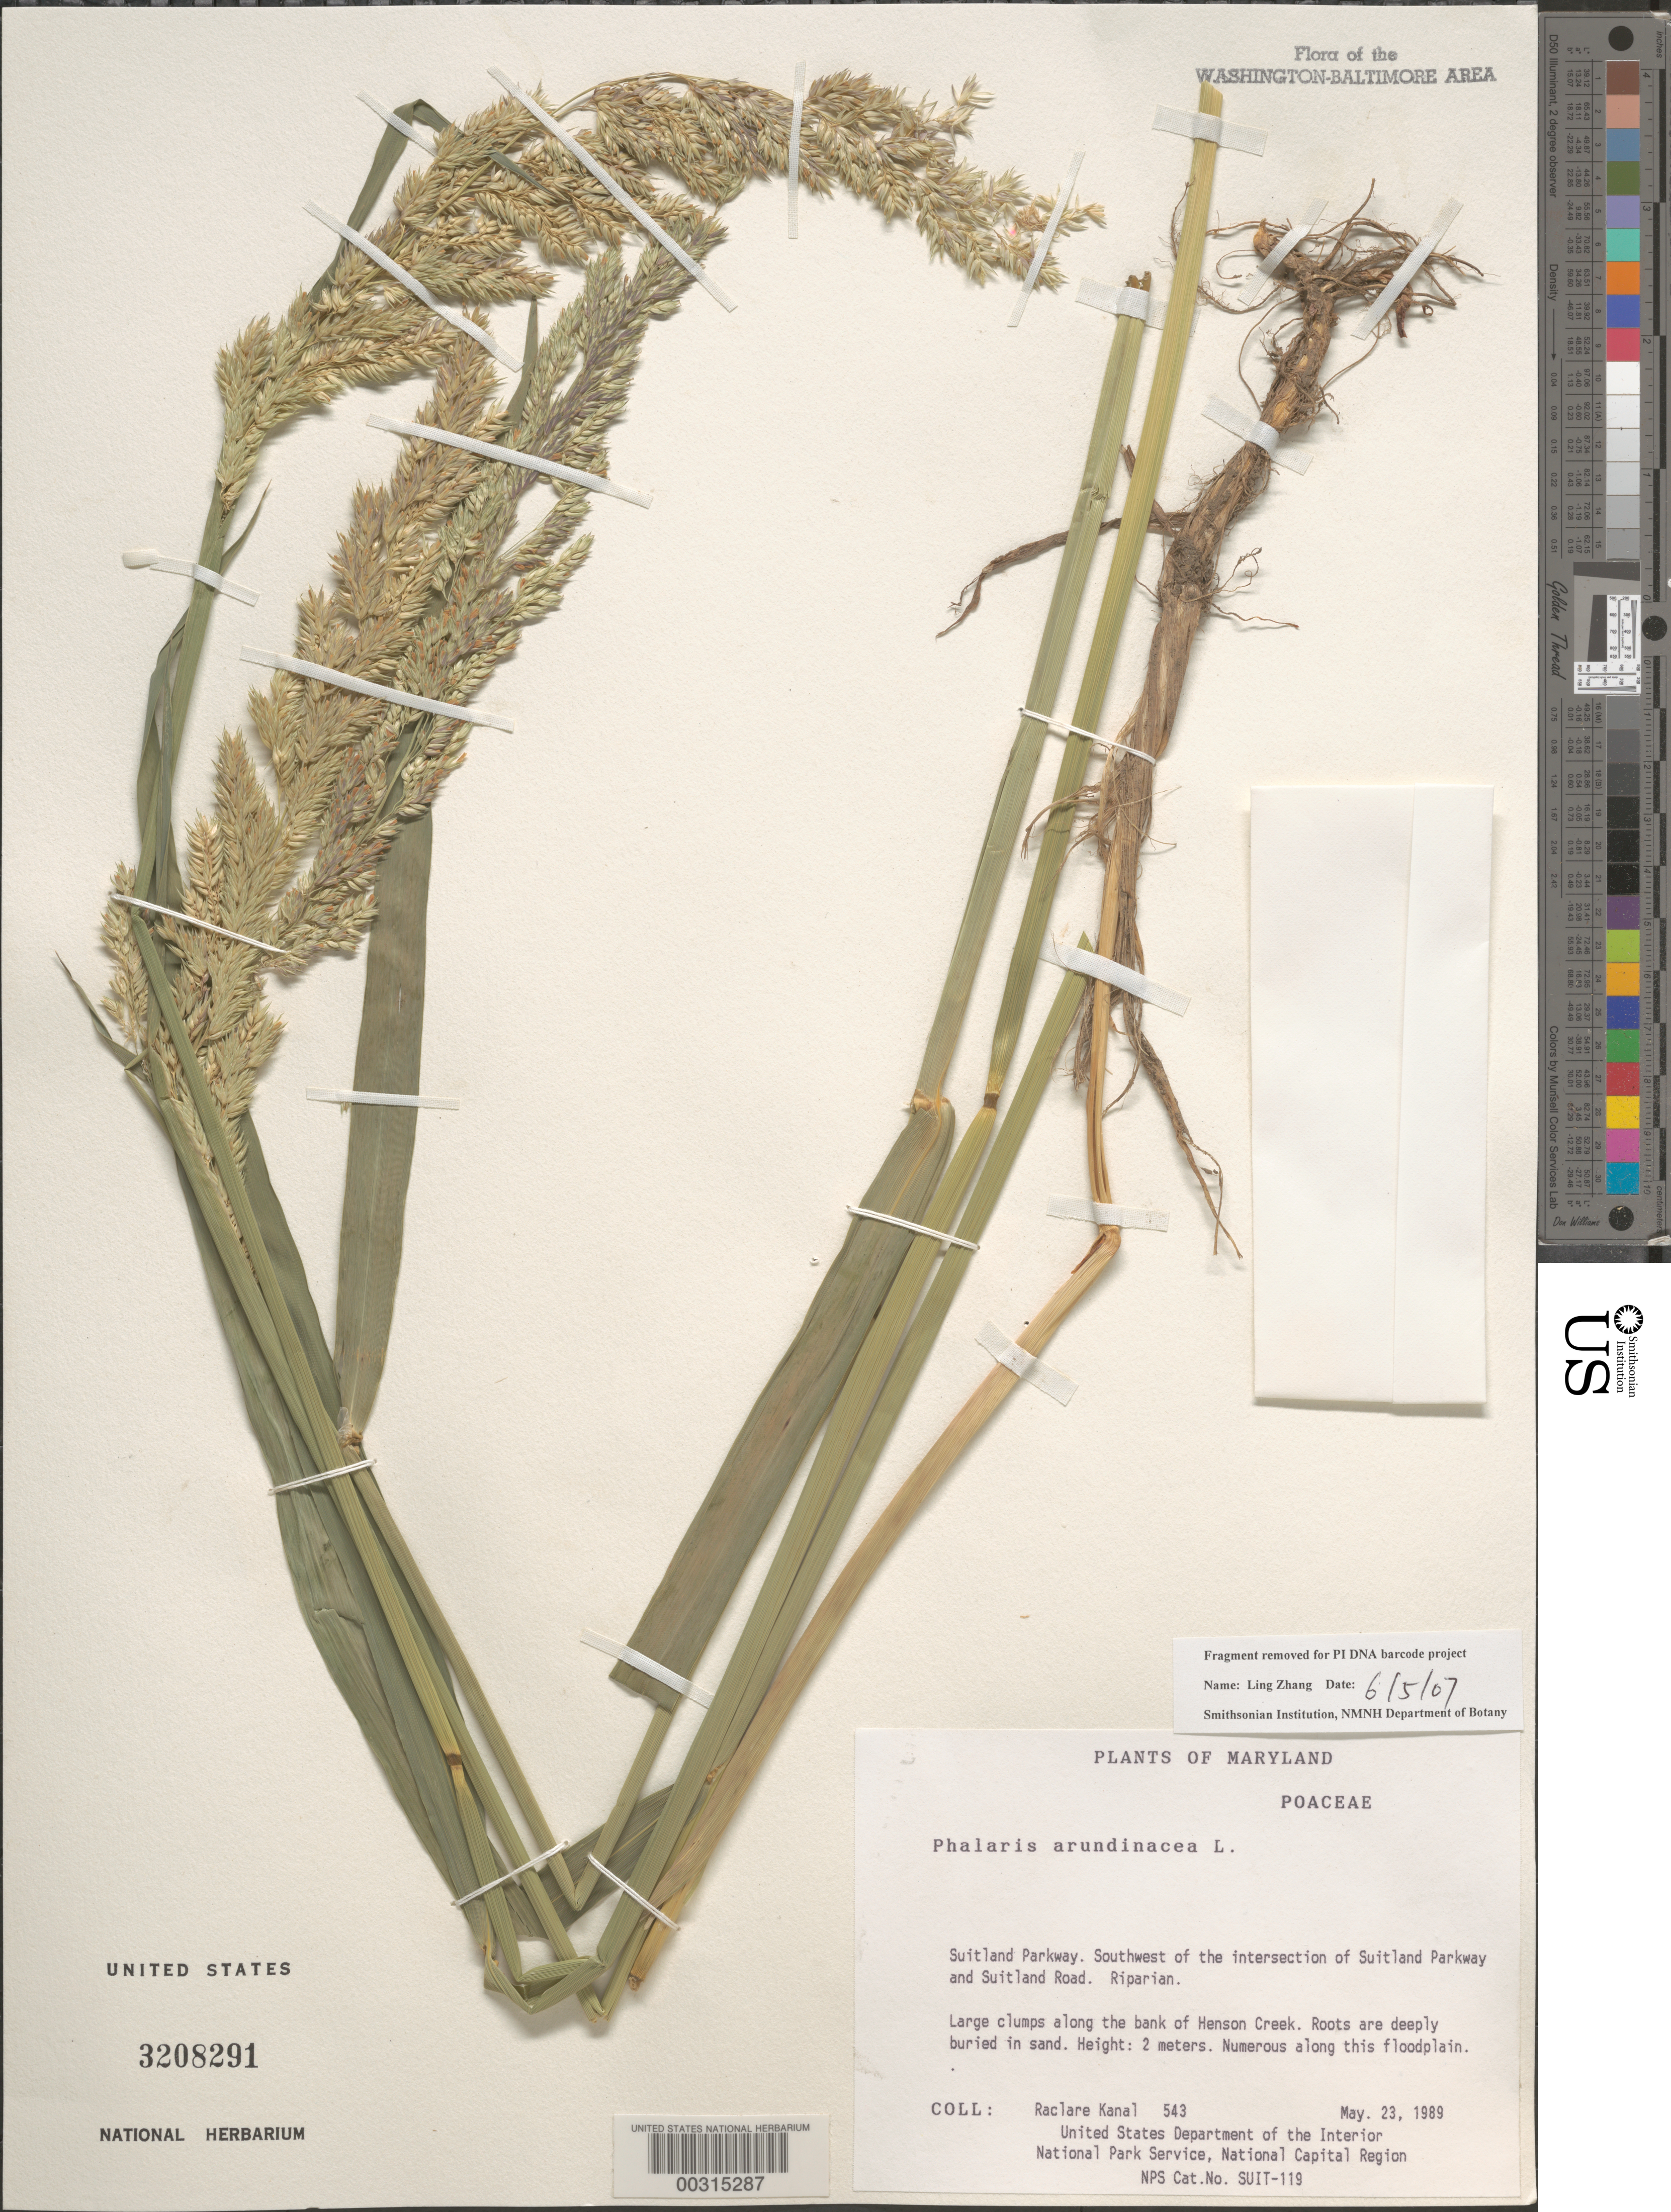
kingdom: Plantae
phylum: Tracheophyta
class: Liliopsida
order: Poales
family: Poaceae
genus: Phalaris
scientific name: Phalaris arundinacea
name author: L.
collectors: R. Kanal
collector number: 543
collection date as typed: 23 May 1989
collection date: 1989-05-23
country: United States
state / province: Maryland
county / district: Prince George's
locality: Suitland Parkway, SW of intersection of Suitland Parkway and road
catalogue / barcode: US 3208291